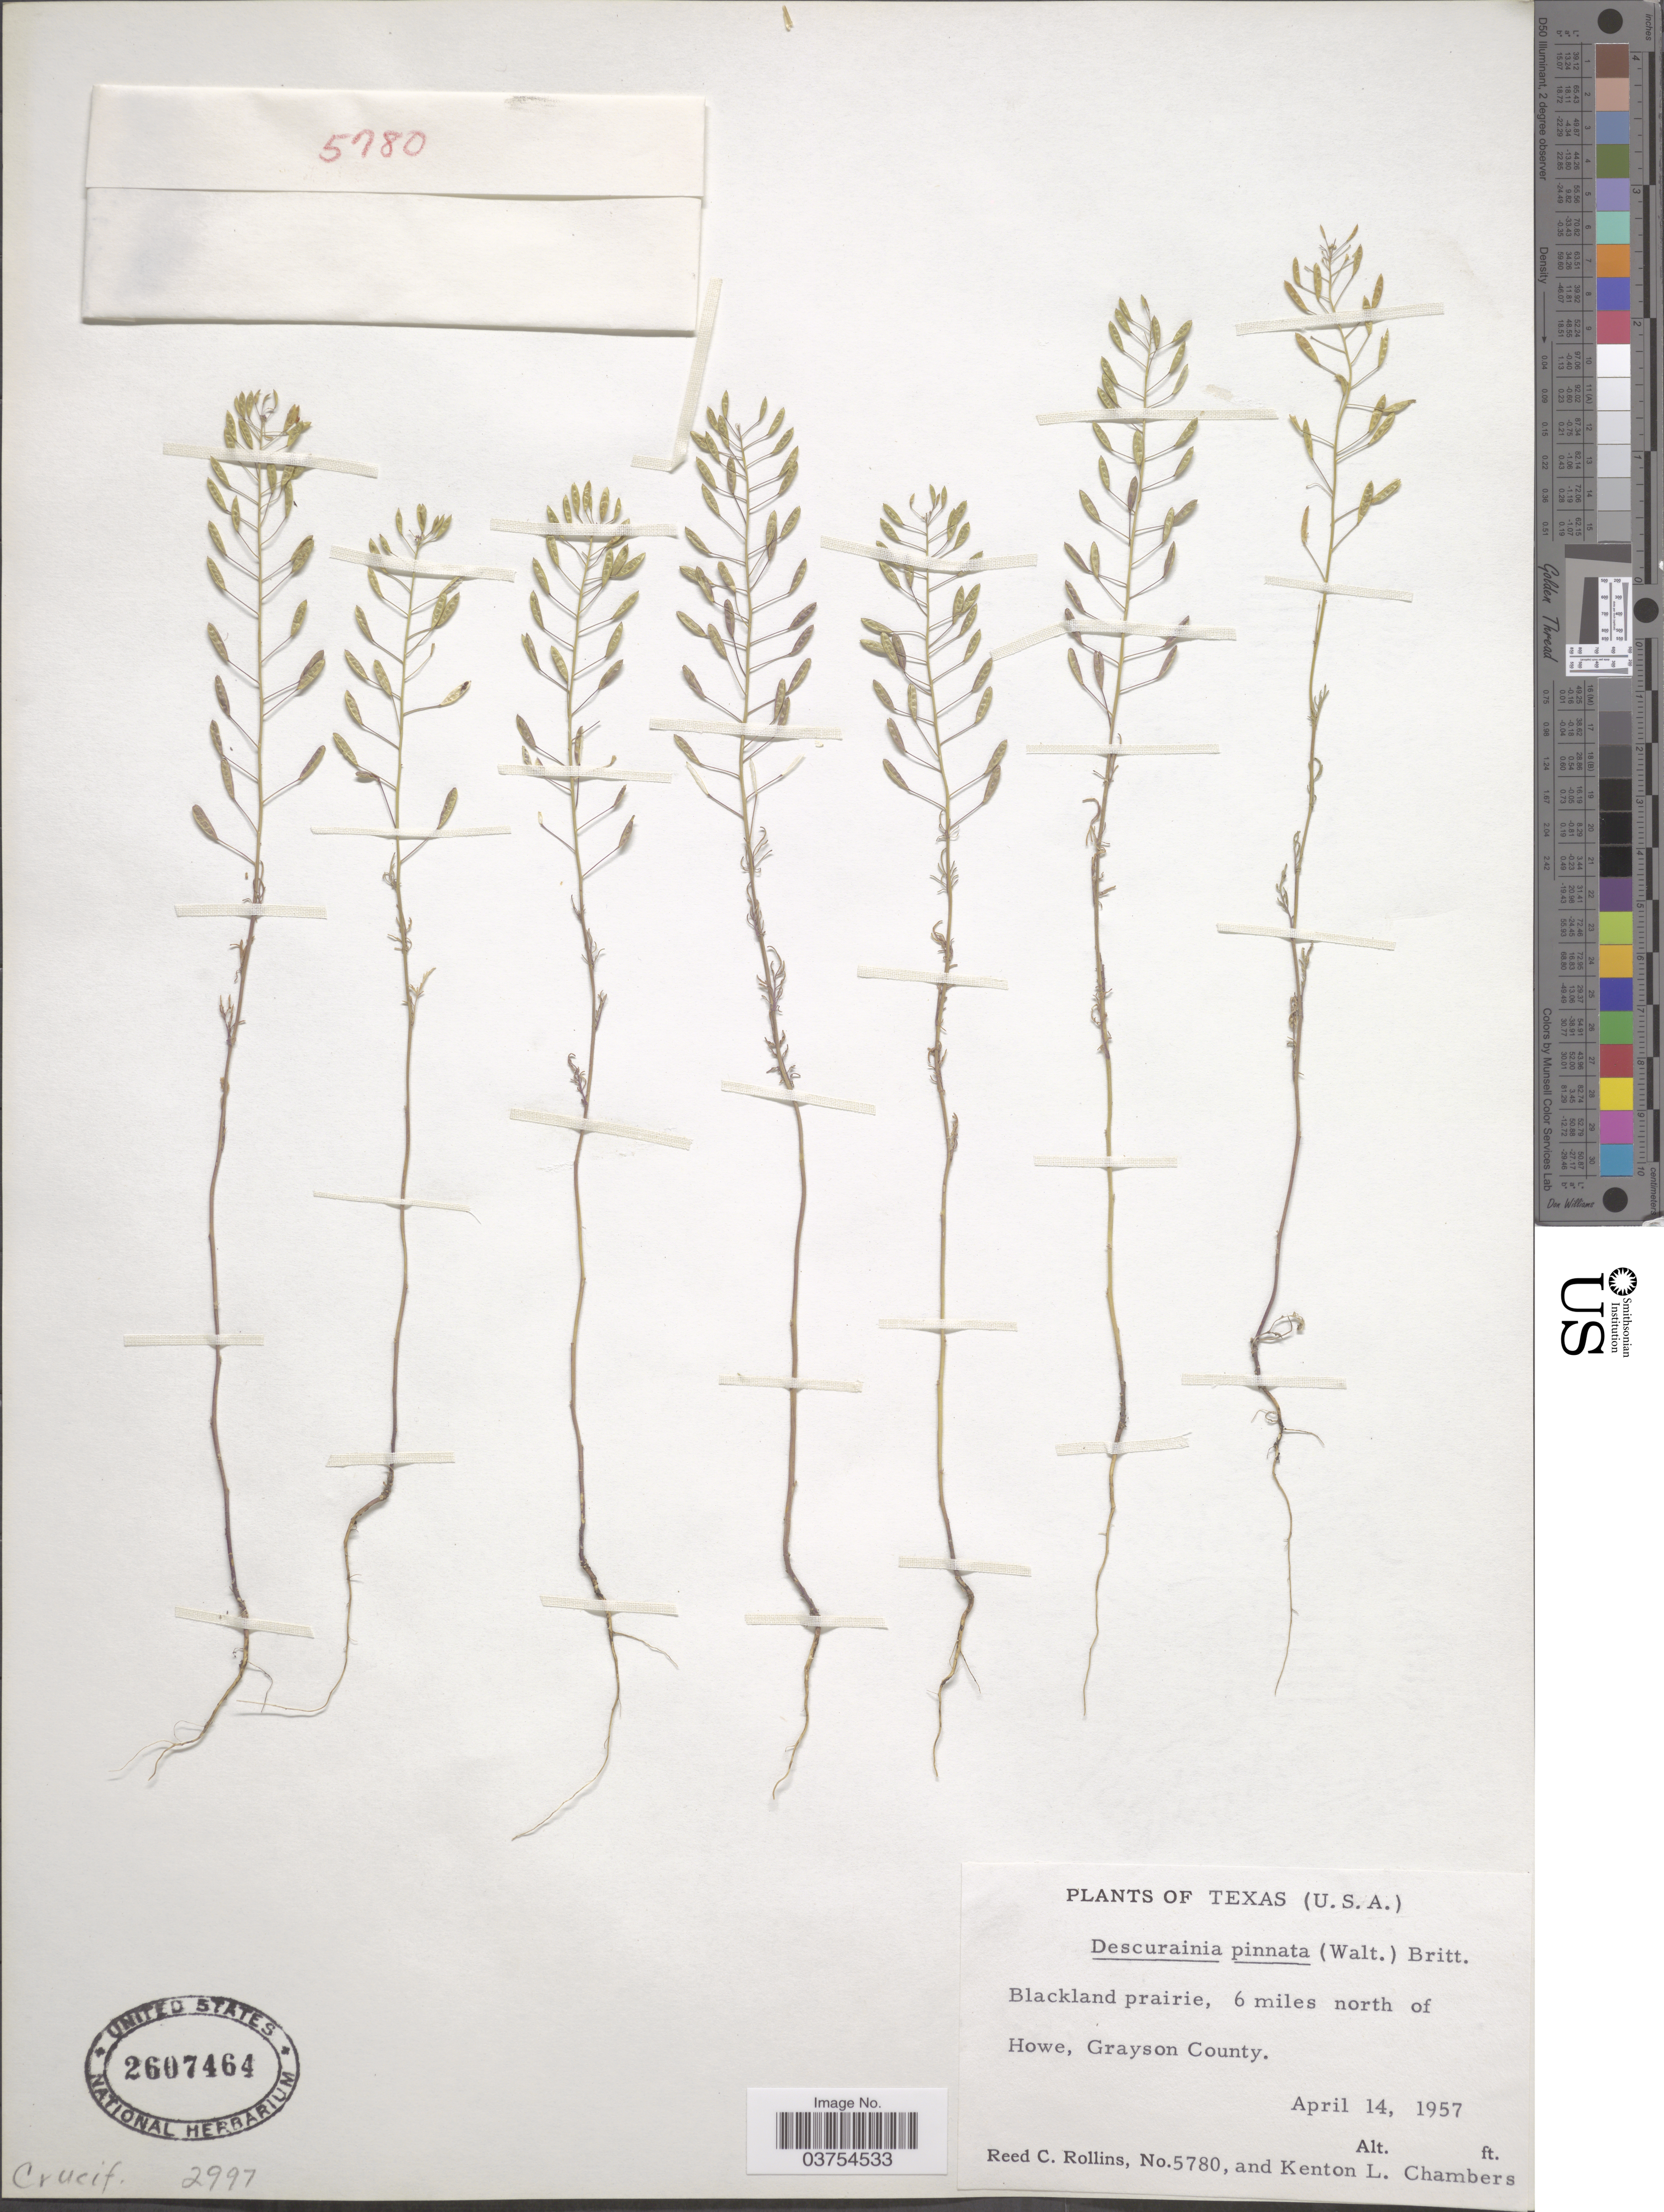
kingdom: Plantae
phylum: Tracheophyta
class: Magnoliopsida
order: Brassicales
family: Brassicaceae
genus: Descurainia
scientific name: Descurainia pinnata subsp. typica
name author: (C.A. Mey.) Detling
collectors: R. C. Rollins & K. L. Chambers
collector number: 5780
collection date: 1957-04-14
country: United States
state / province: Texas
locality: Blackland prairie, 6 miles north of Howe, Grayson County.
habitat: blackland prairie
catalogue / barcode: US 2607464